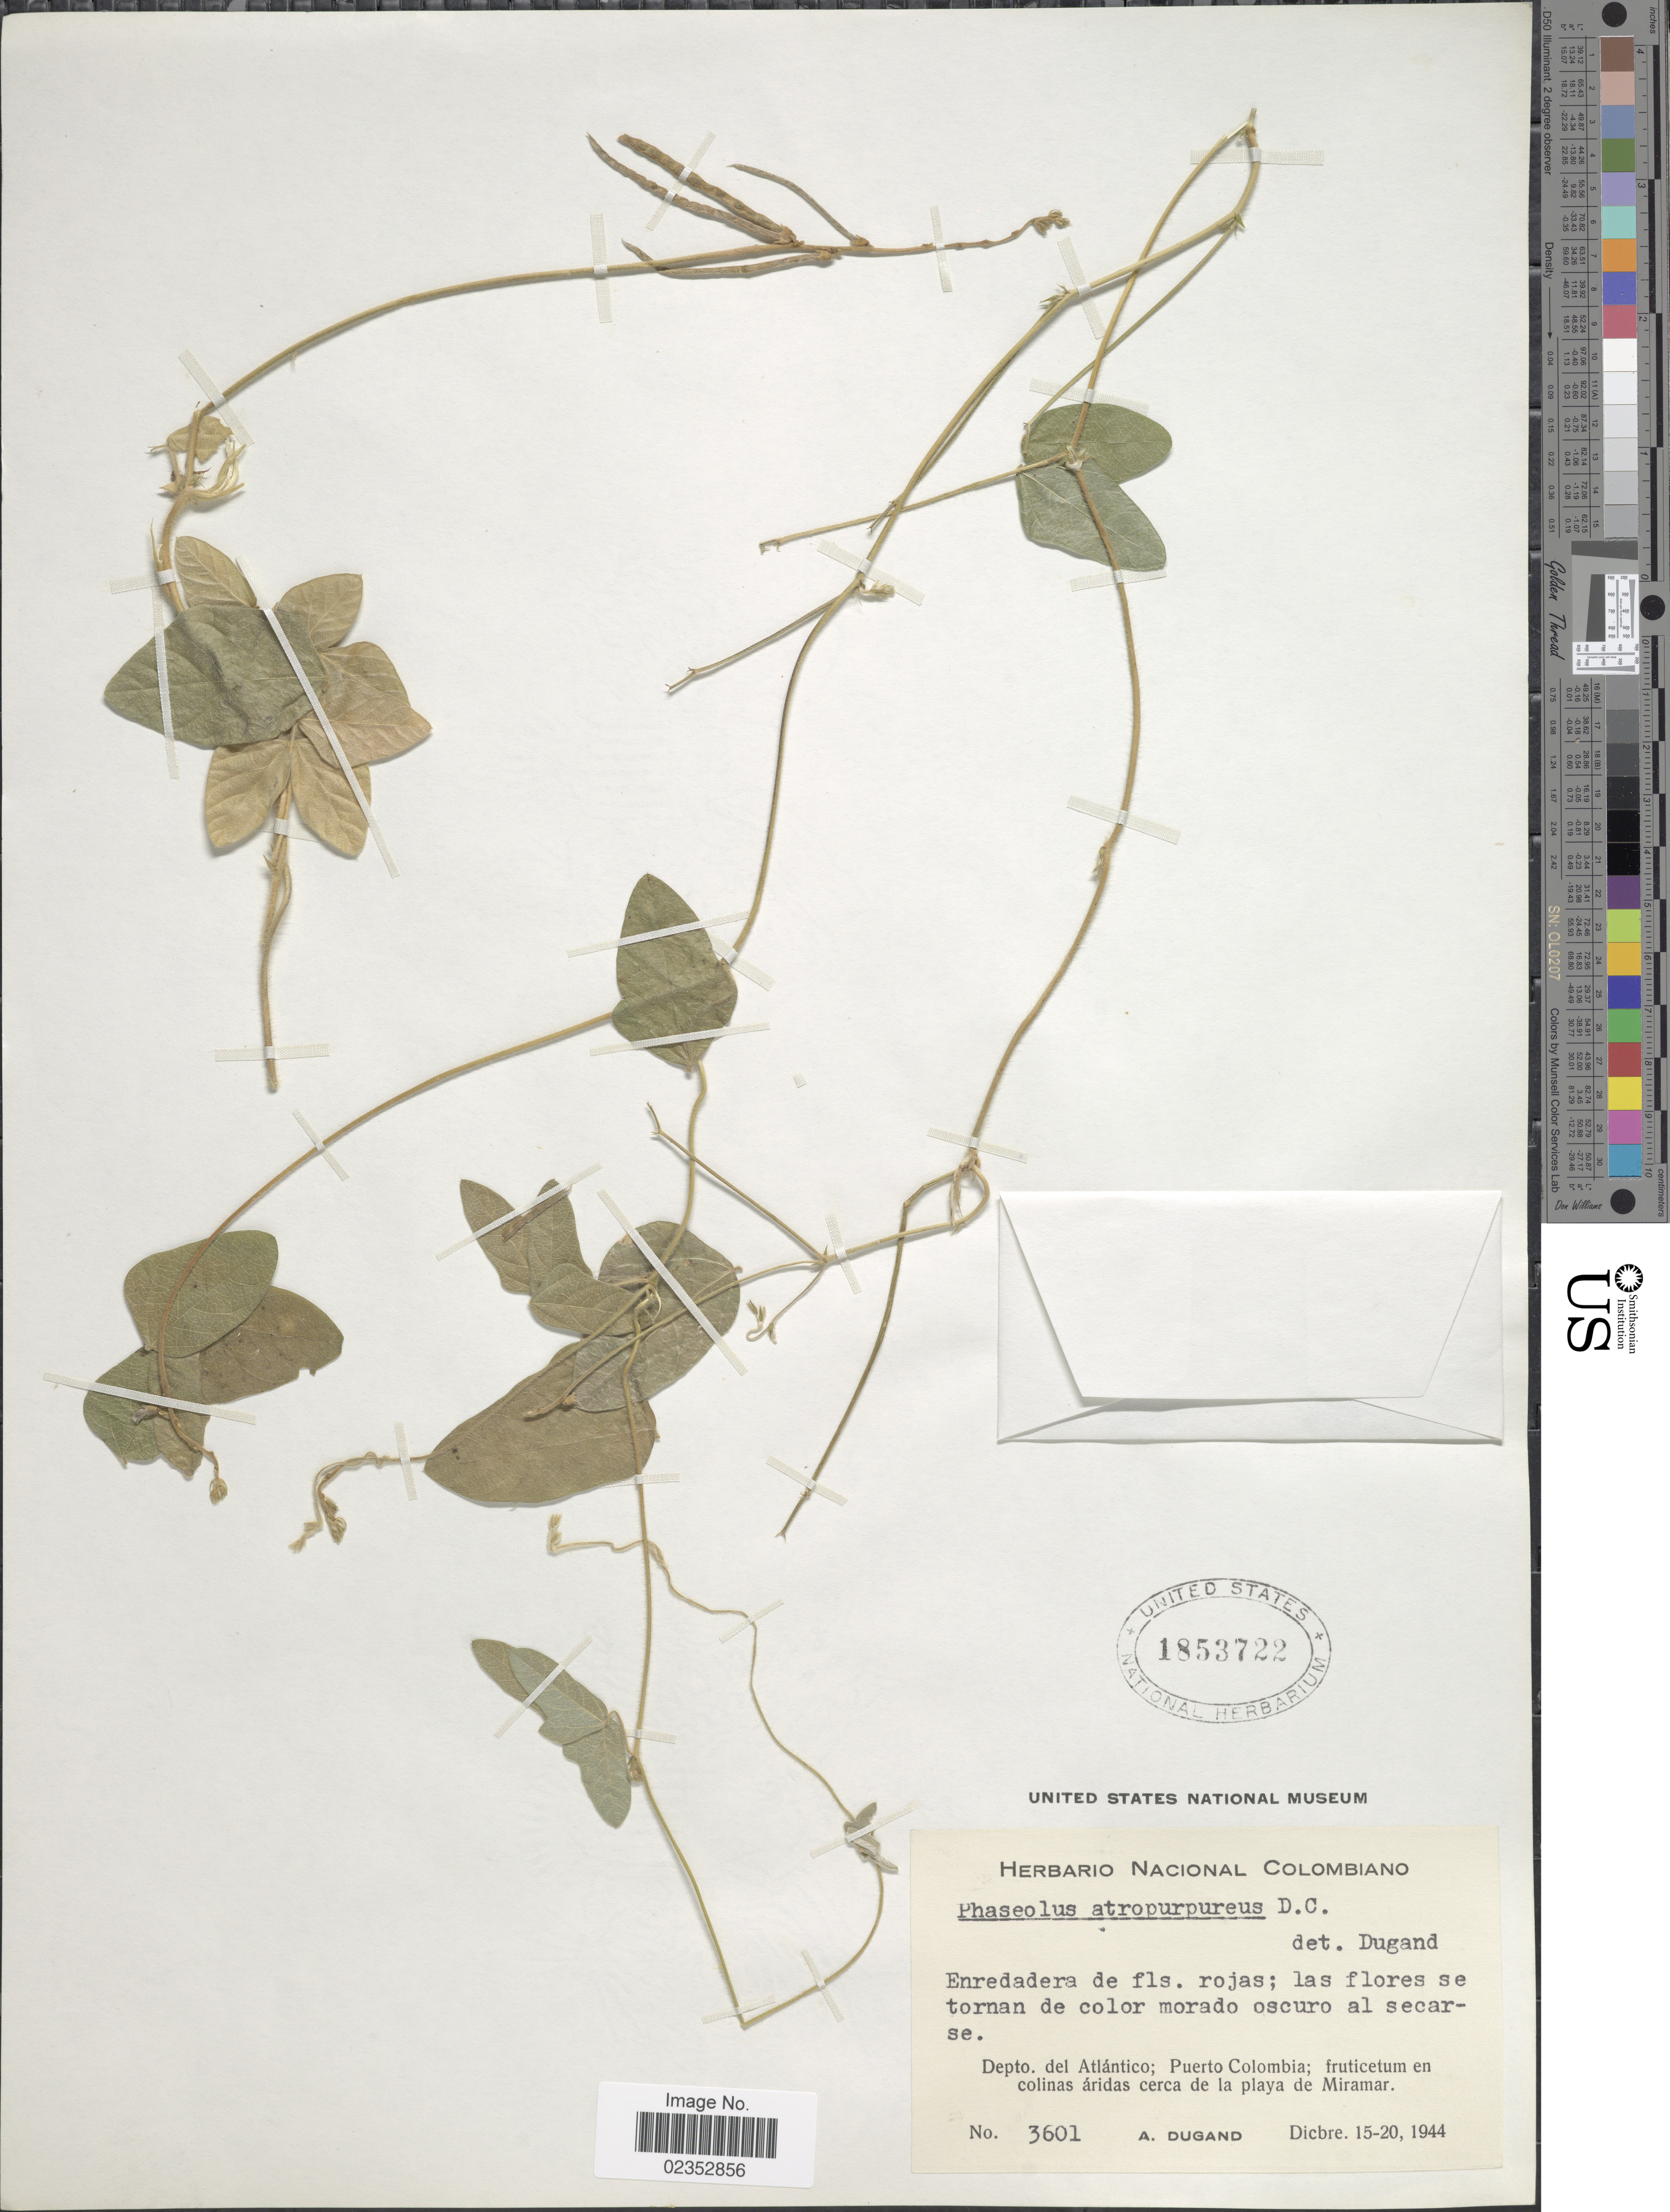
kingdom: Plantae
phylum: Tracheophyta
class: Magnoliopsida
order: Fabales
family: Fabaceae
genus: Macroptilium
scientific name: Macroptilium gracile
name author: (Poepp. ex Benth.) Urb.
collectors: A. Dugand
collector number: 3601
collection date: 1944-12-15/1944-12-20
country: Colombia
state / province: Atlántico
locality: Depto del Atlántico; Puerto Colombia; fruticetum en colinas áridas cerca de la playa de Miramar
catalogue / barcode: US 1853722